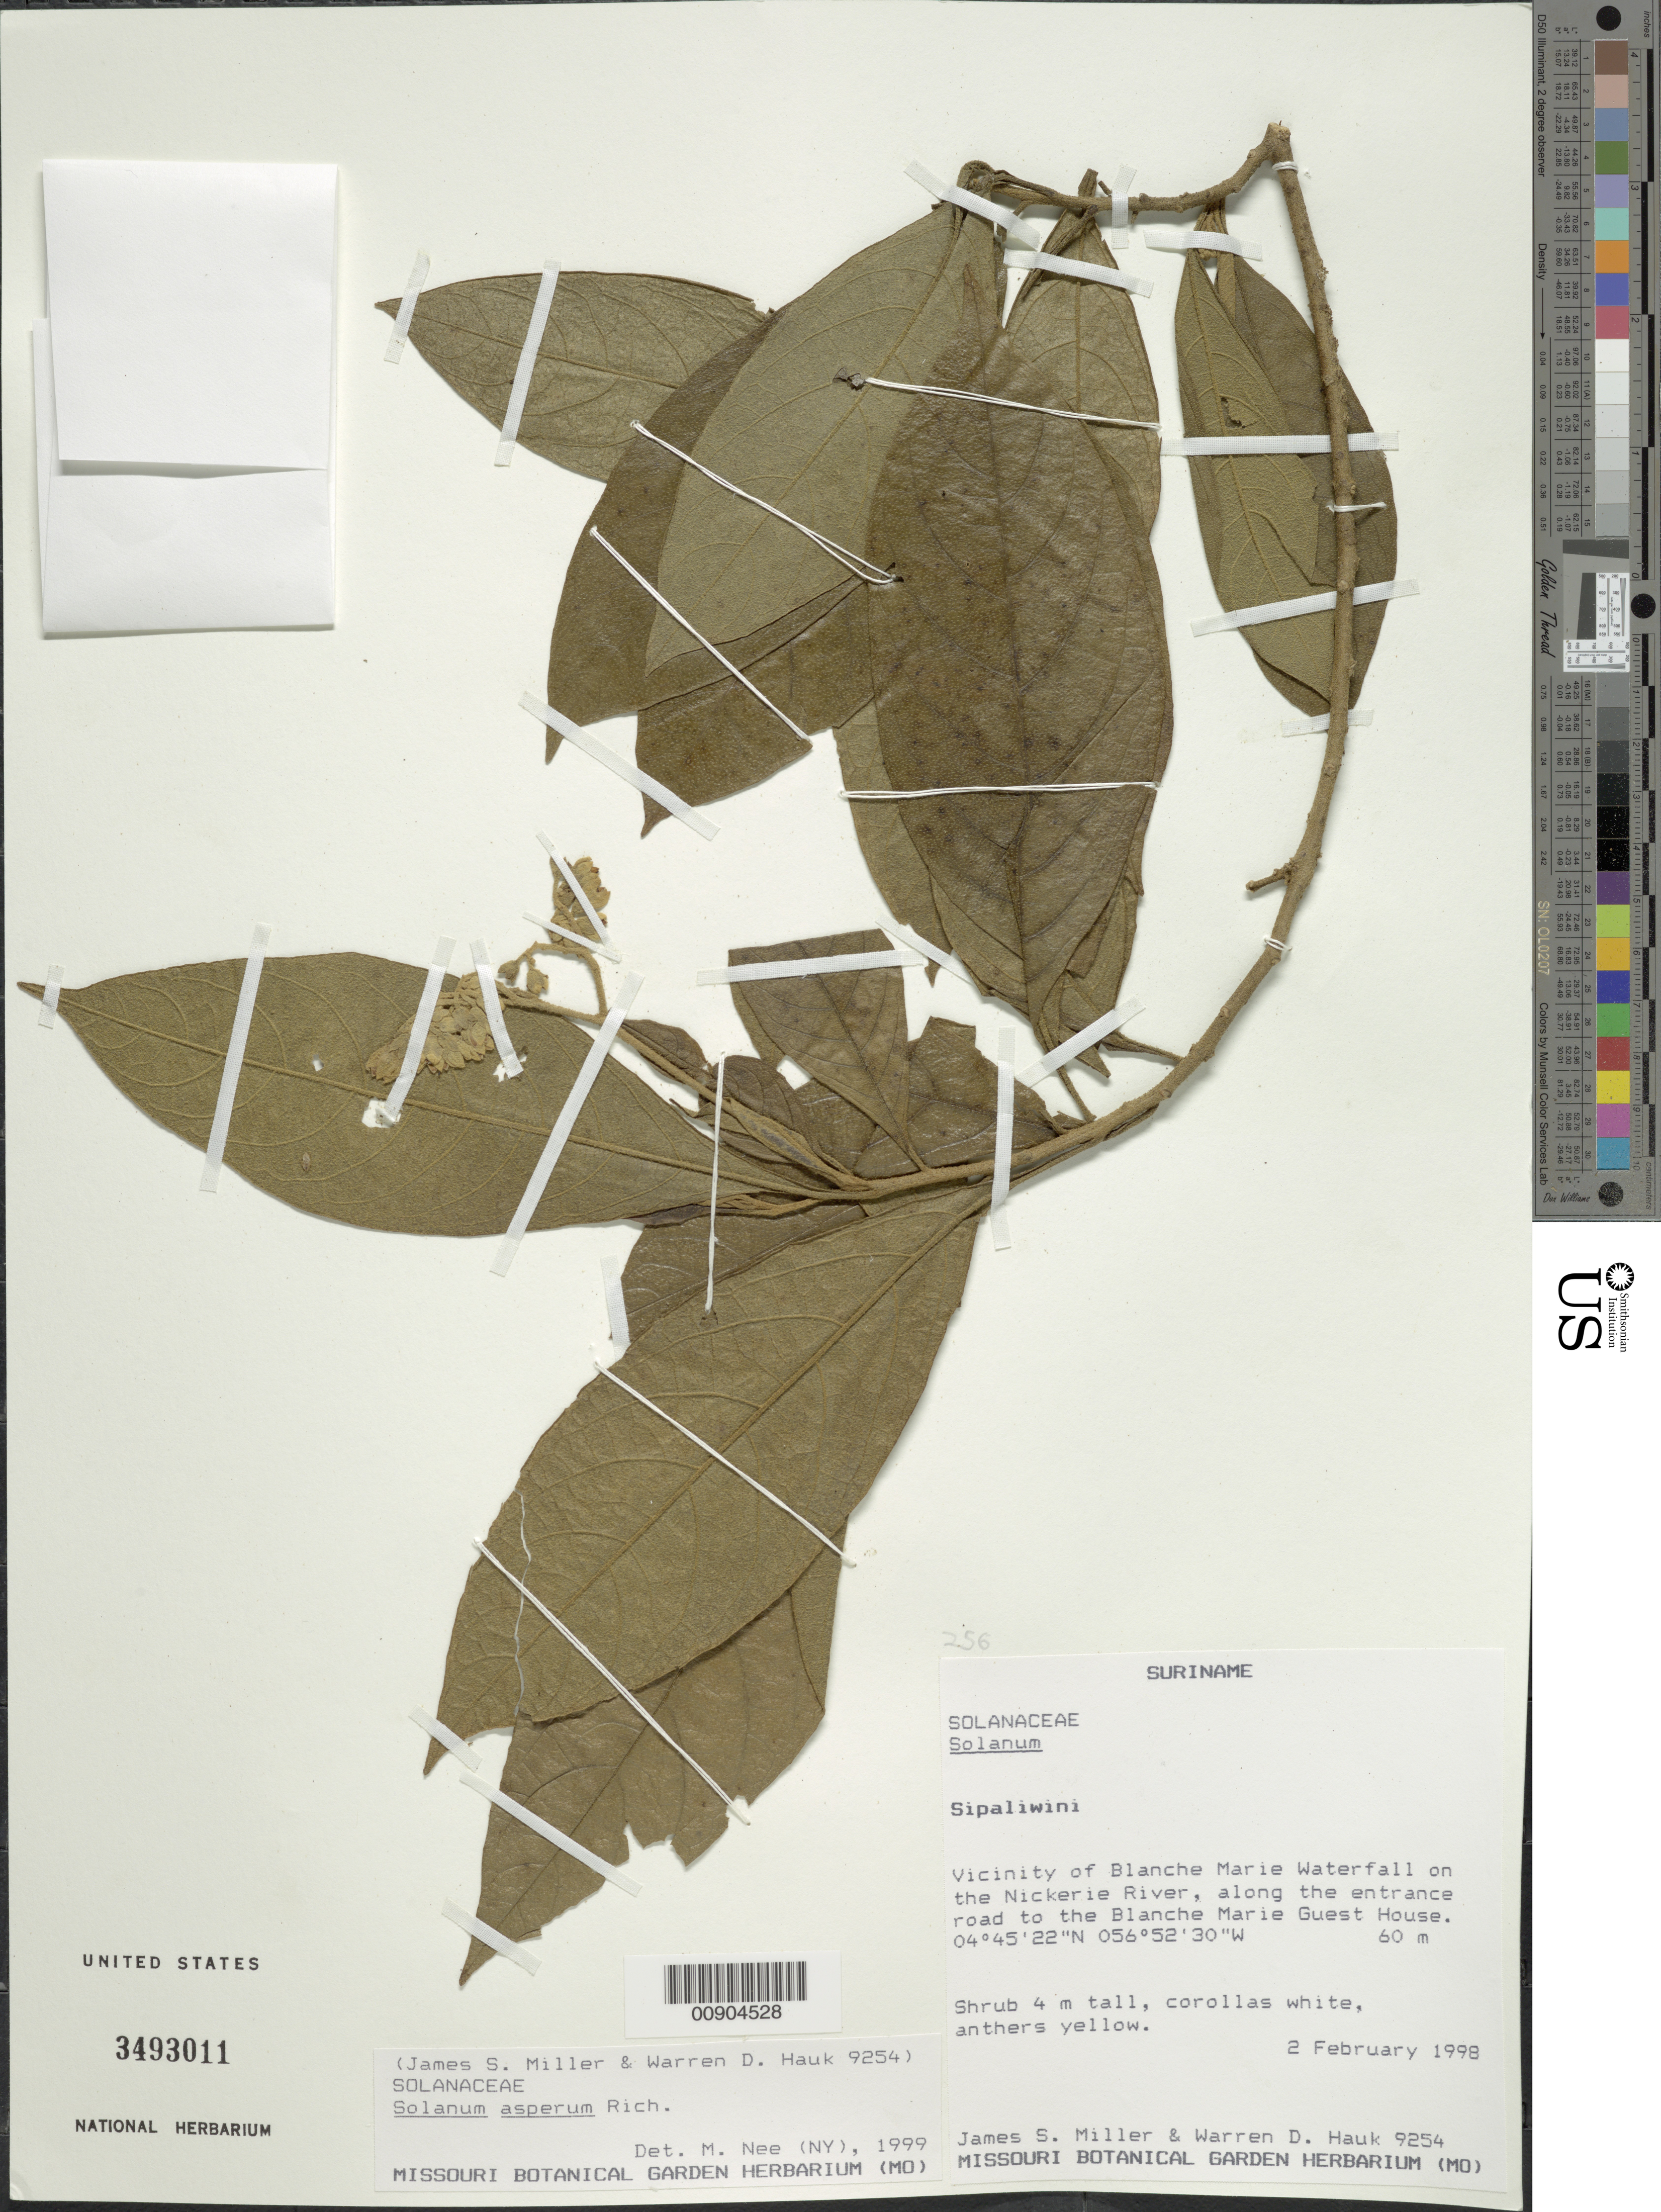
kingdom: Plantae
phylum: Tracheophyta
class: Magnoliopsida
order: Solanales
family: Solanaceae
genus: Solanum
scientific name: Solanum asperum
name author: Rich.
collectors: J. S. Miller & W. Hauk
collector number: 9254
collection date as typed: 2-Feb-98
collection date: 1998-02-02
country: Suriname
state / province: Sipaliwini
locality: Blanche Marie falls, vic., on Nickerie R., along the entrance road to Blanche Marie Guest House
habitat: Along road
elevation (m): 60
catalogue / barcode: US 3493011